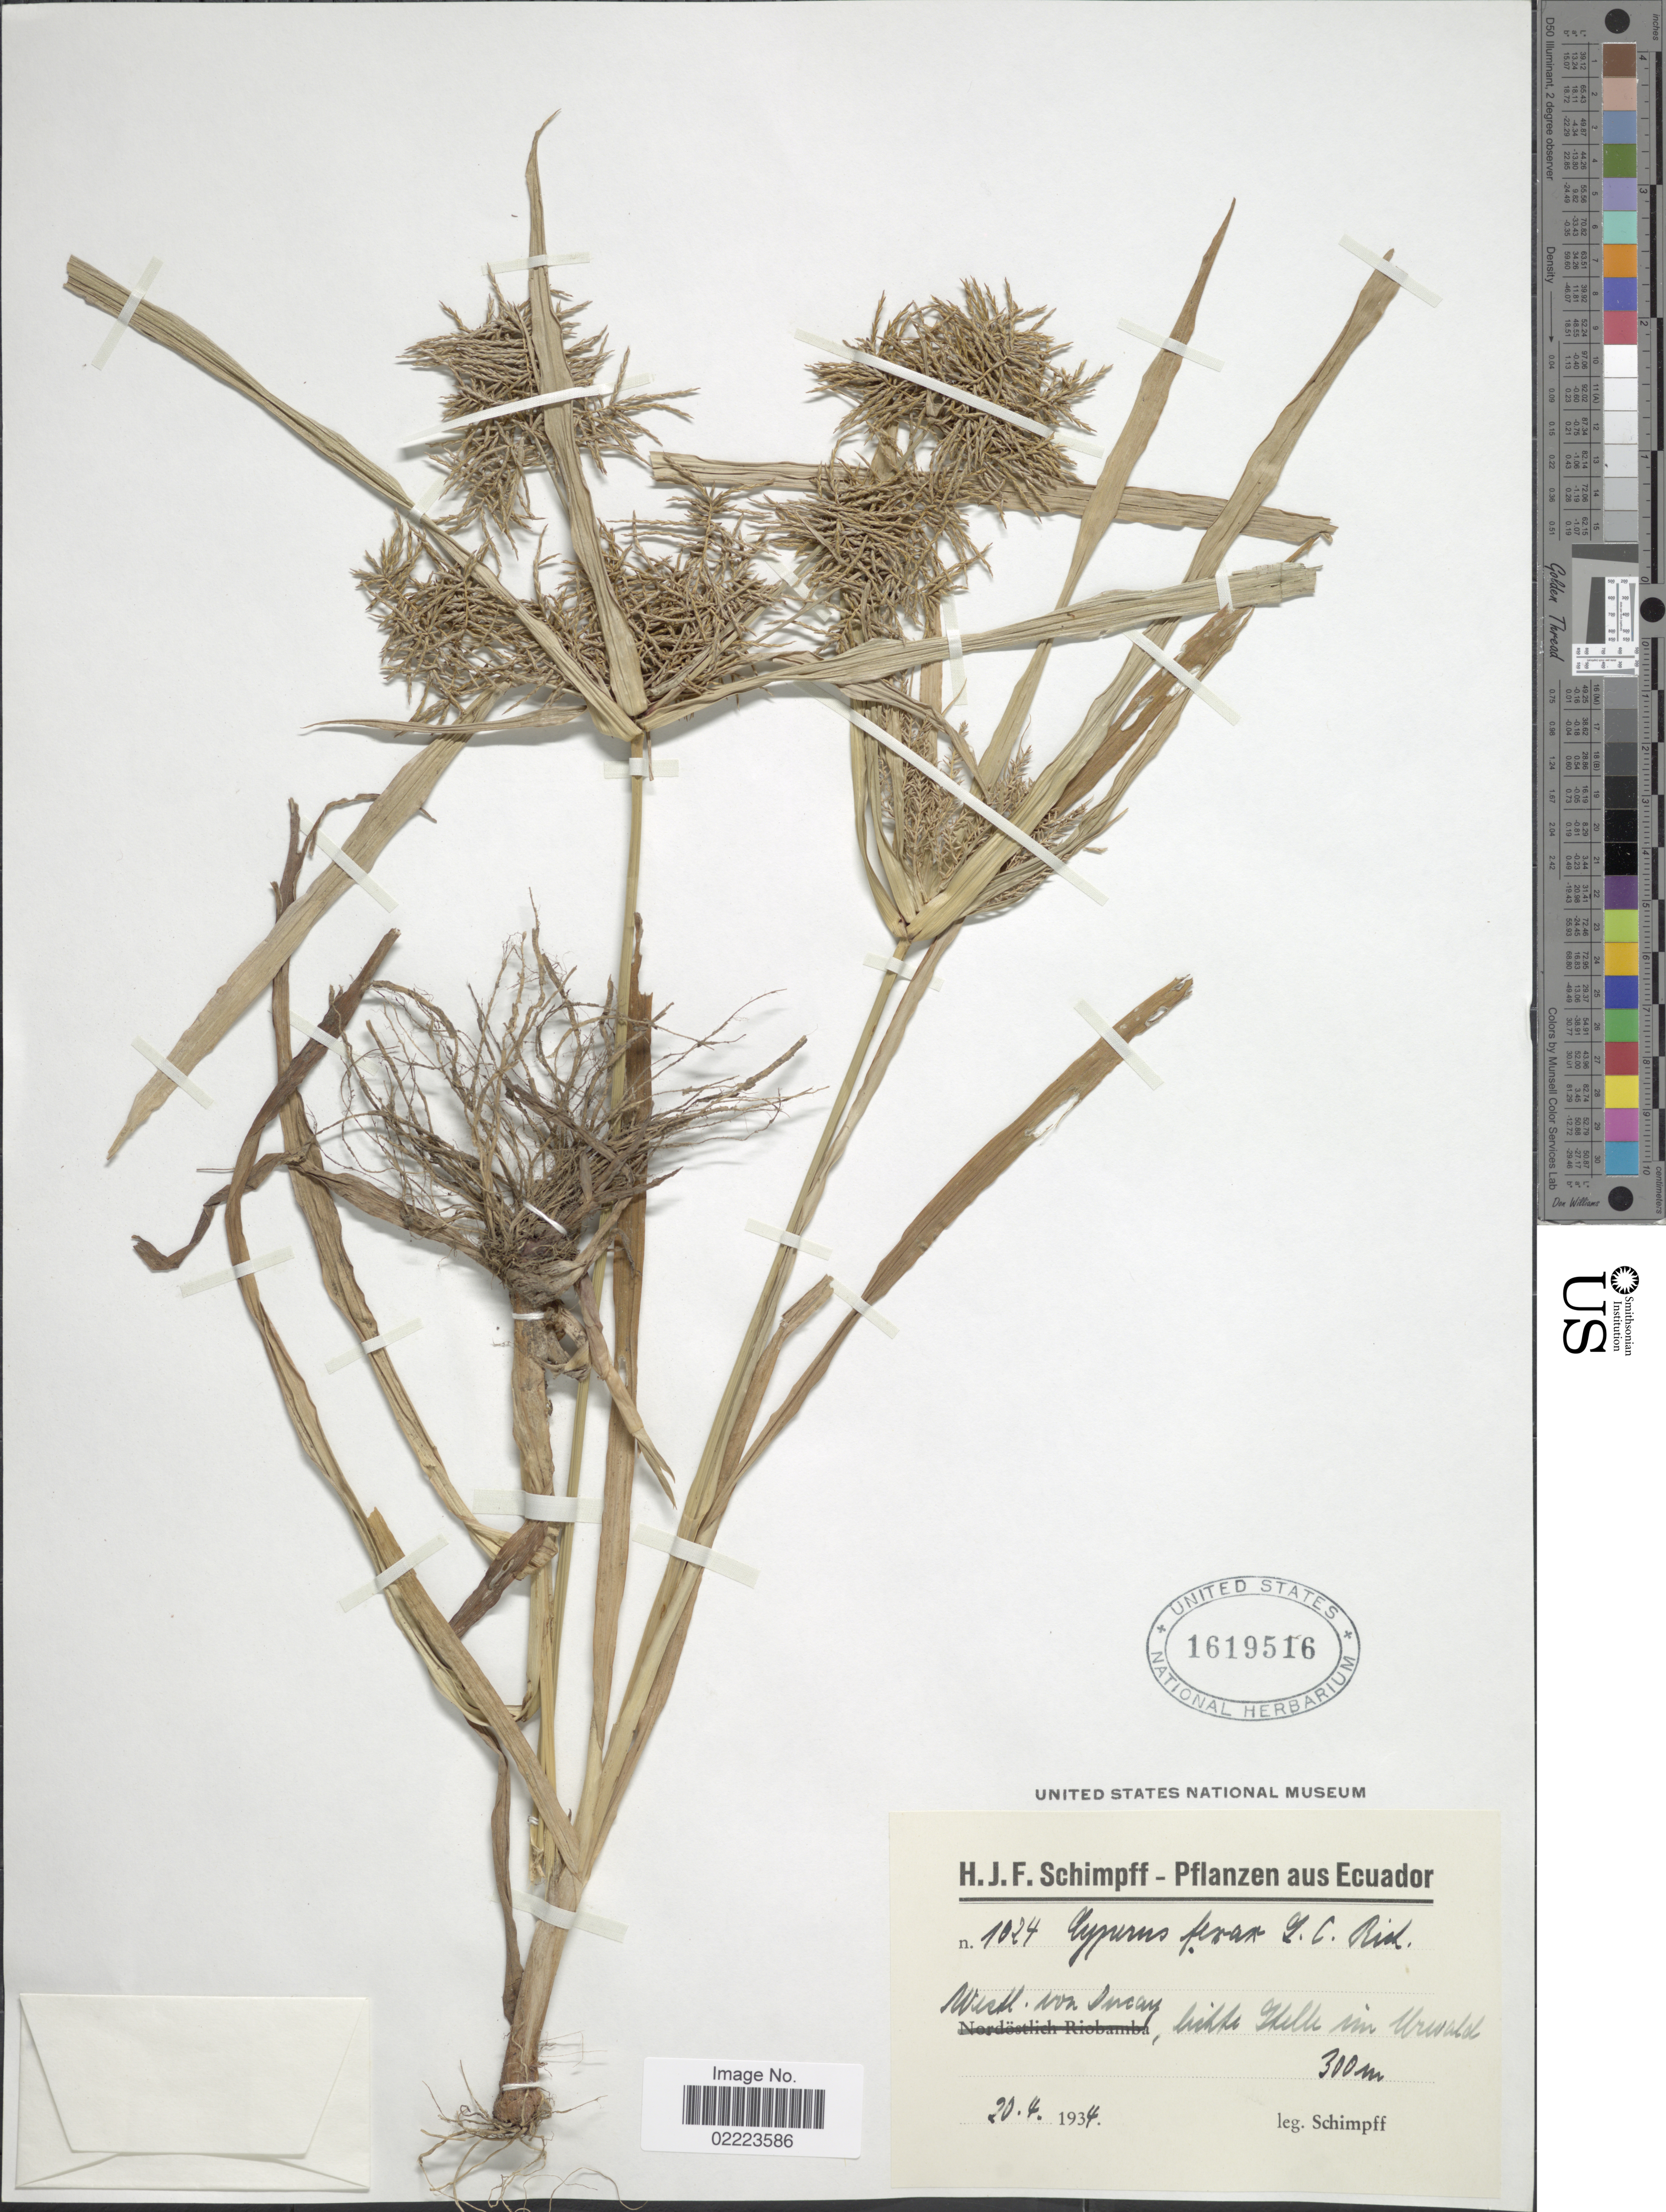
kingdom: Plantae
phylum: Tracheophyta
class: Liliopsida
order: Poales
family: Cyperaceae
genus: Cyperus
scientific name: Cyperus odoratus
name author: L.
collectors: Schimpff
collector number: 1024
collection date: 1934-04-20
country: Ecuador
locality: Westl. von Incay, lichte Stelle im Urwald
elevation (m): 300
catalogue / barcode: US 1619516